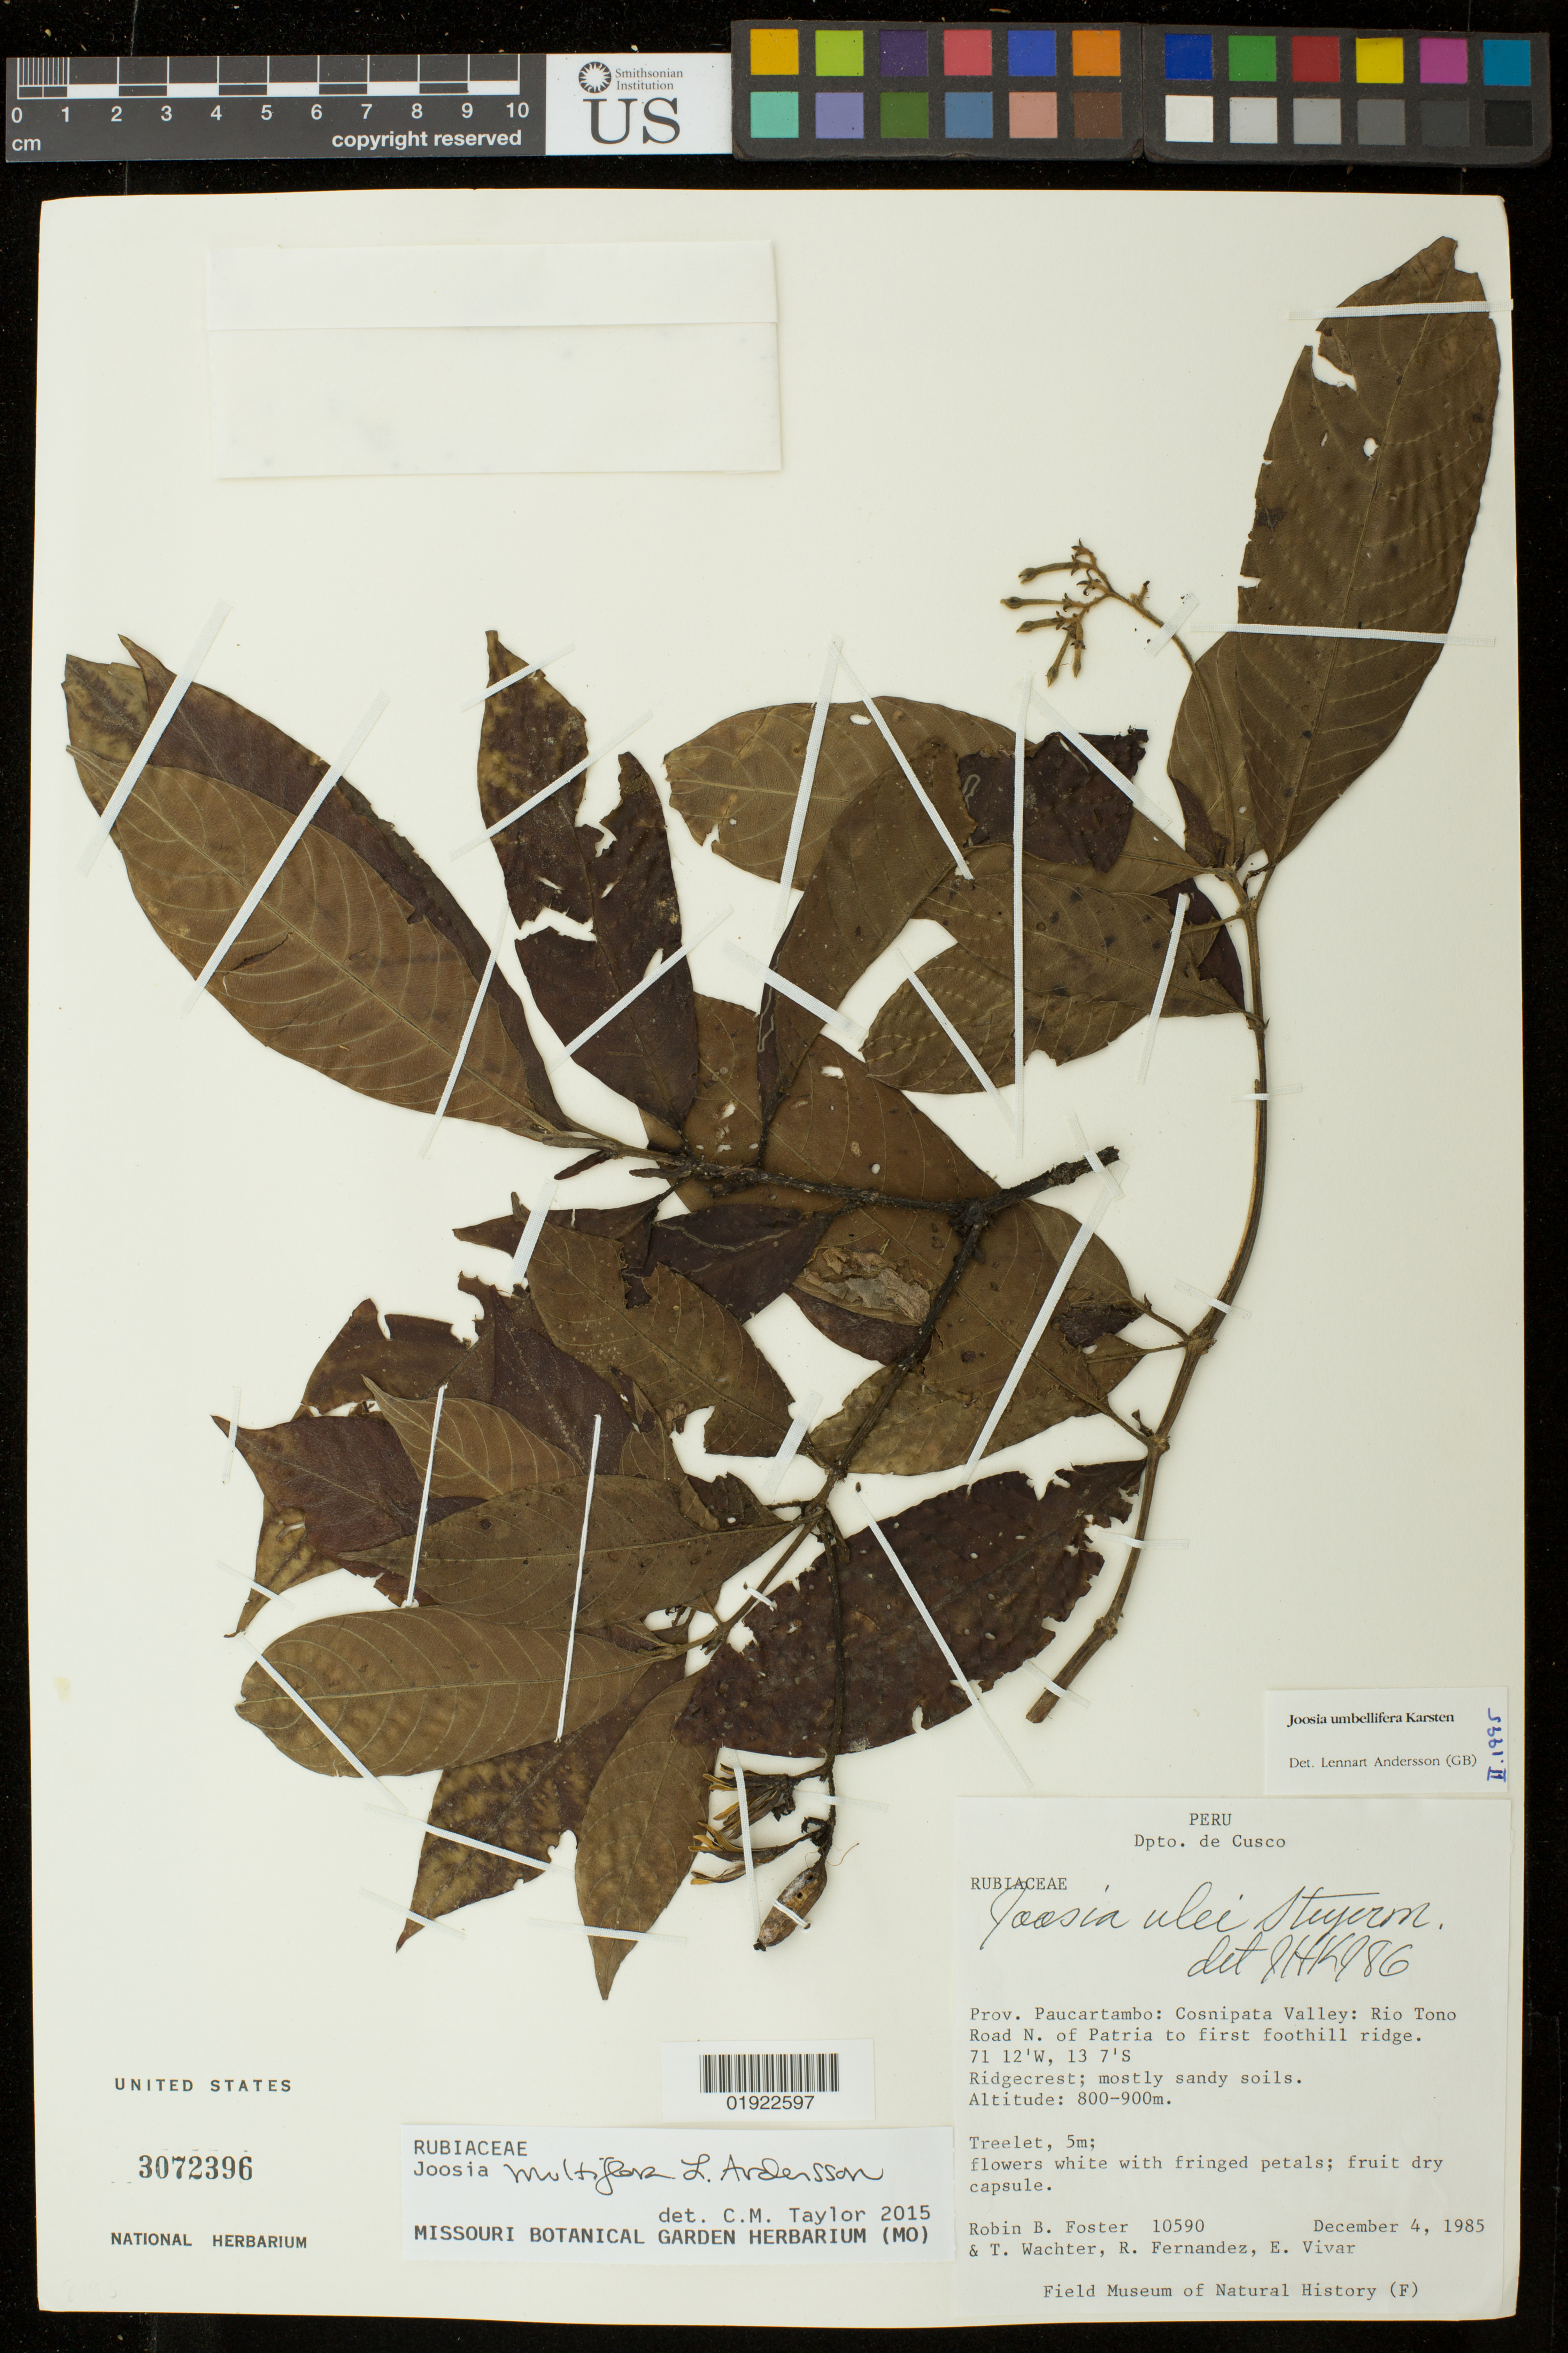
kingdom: Plantae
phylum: Tracheophyta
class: Magnoliopsida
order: Gentianales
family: Rubiaceae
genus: Joosia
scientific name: Joosia multiflora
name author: L. Andersson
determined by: Taylor, Charlotte M.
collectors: R. B. Foster, T. Wachter, R. Fernandez & E. Vivar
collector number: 10590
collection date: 1985-12-04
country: Peru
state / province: Cusco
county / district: Paucartambo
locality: Cosnipata Valley: Rio Tono Road N. of Patria to first foothill ridge.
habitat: Ridgecrest; mostly sandy soils.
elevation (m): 800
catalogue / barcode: US 3072396